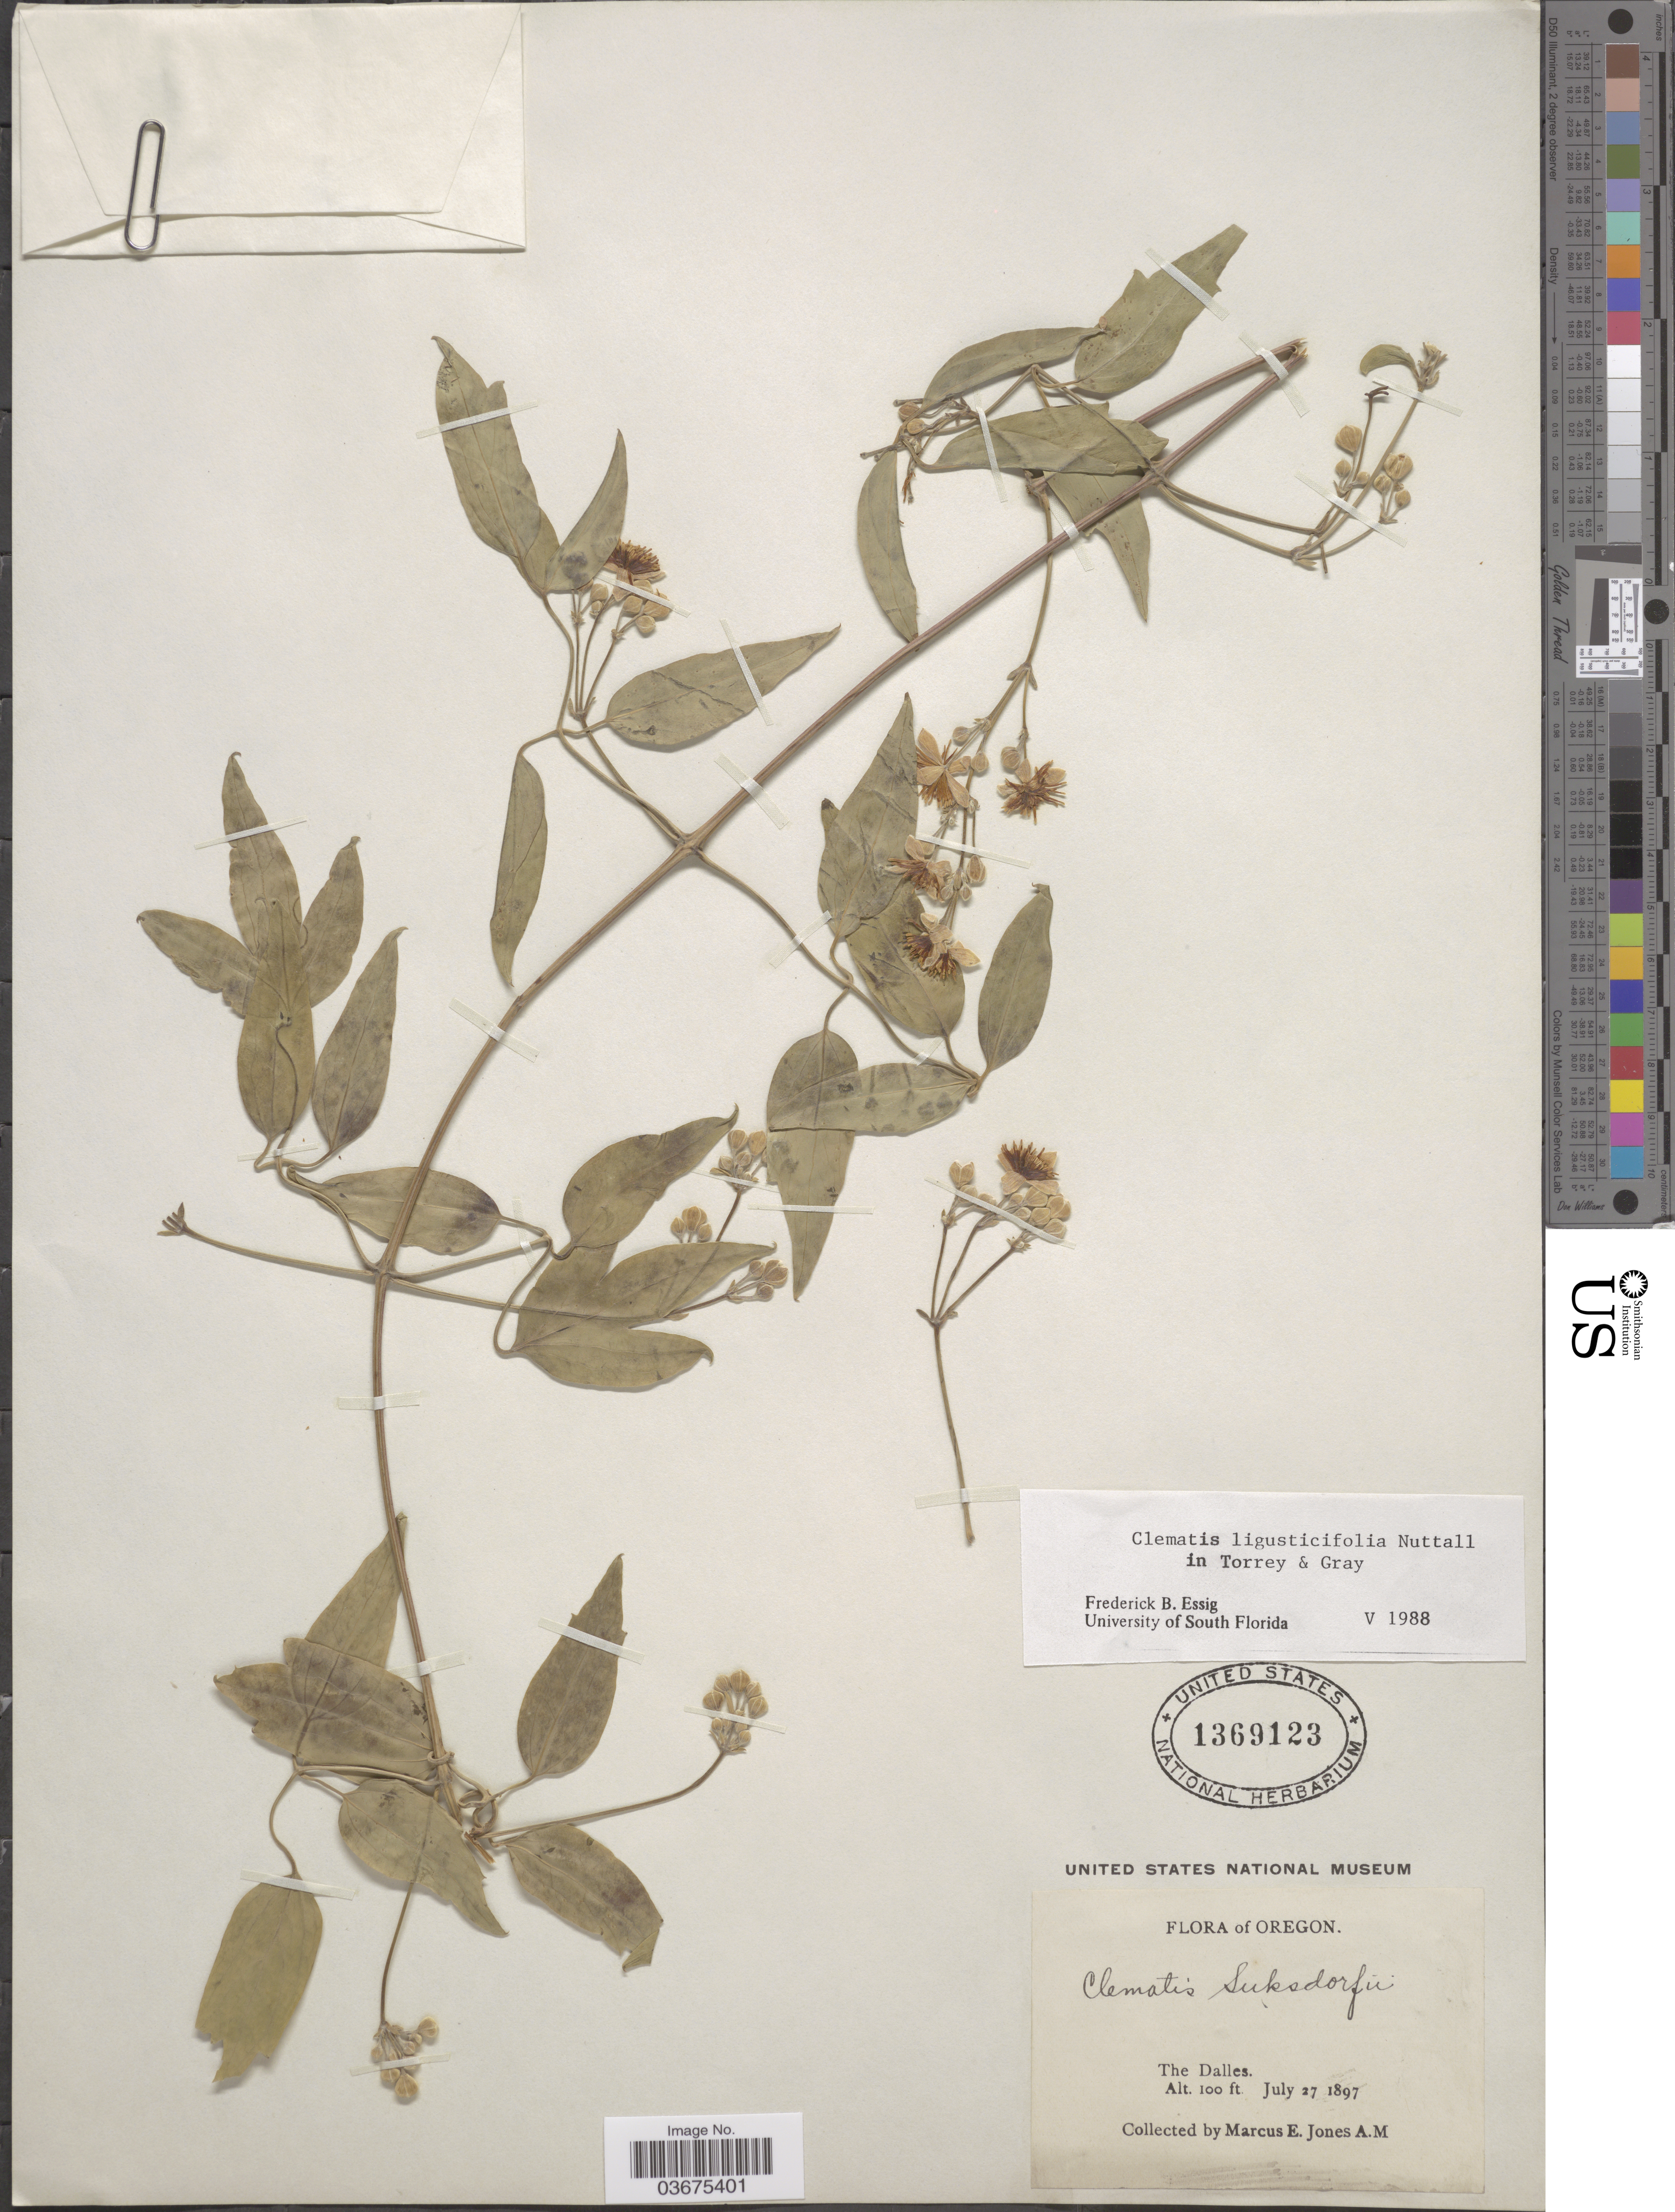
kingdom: Plantae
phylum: Tracheophyta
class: Magnoliopsida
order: Ranunculales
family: Ranunculaceae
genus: Clematis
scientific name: Clematis ligusticifolia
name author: Nutt.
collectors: M. E. Jones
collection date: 1897-07-27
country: United States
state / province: Oregon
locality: The Dalles.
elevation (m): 30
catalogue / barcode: US 1369123